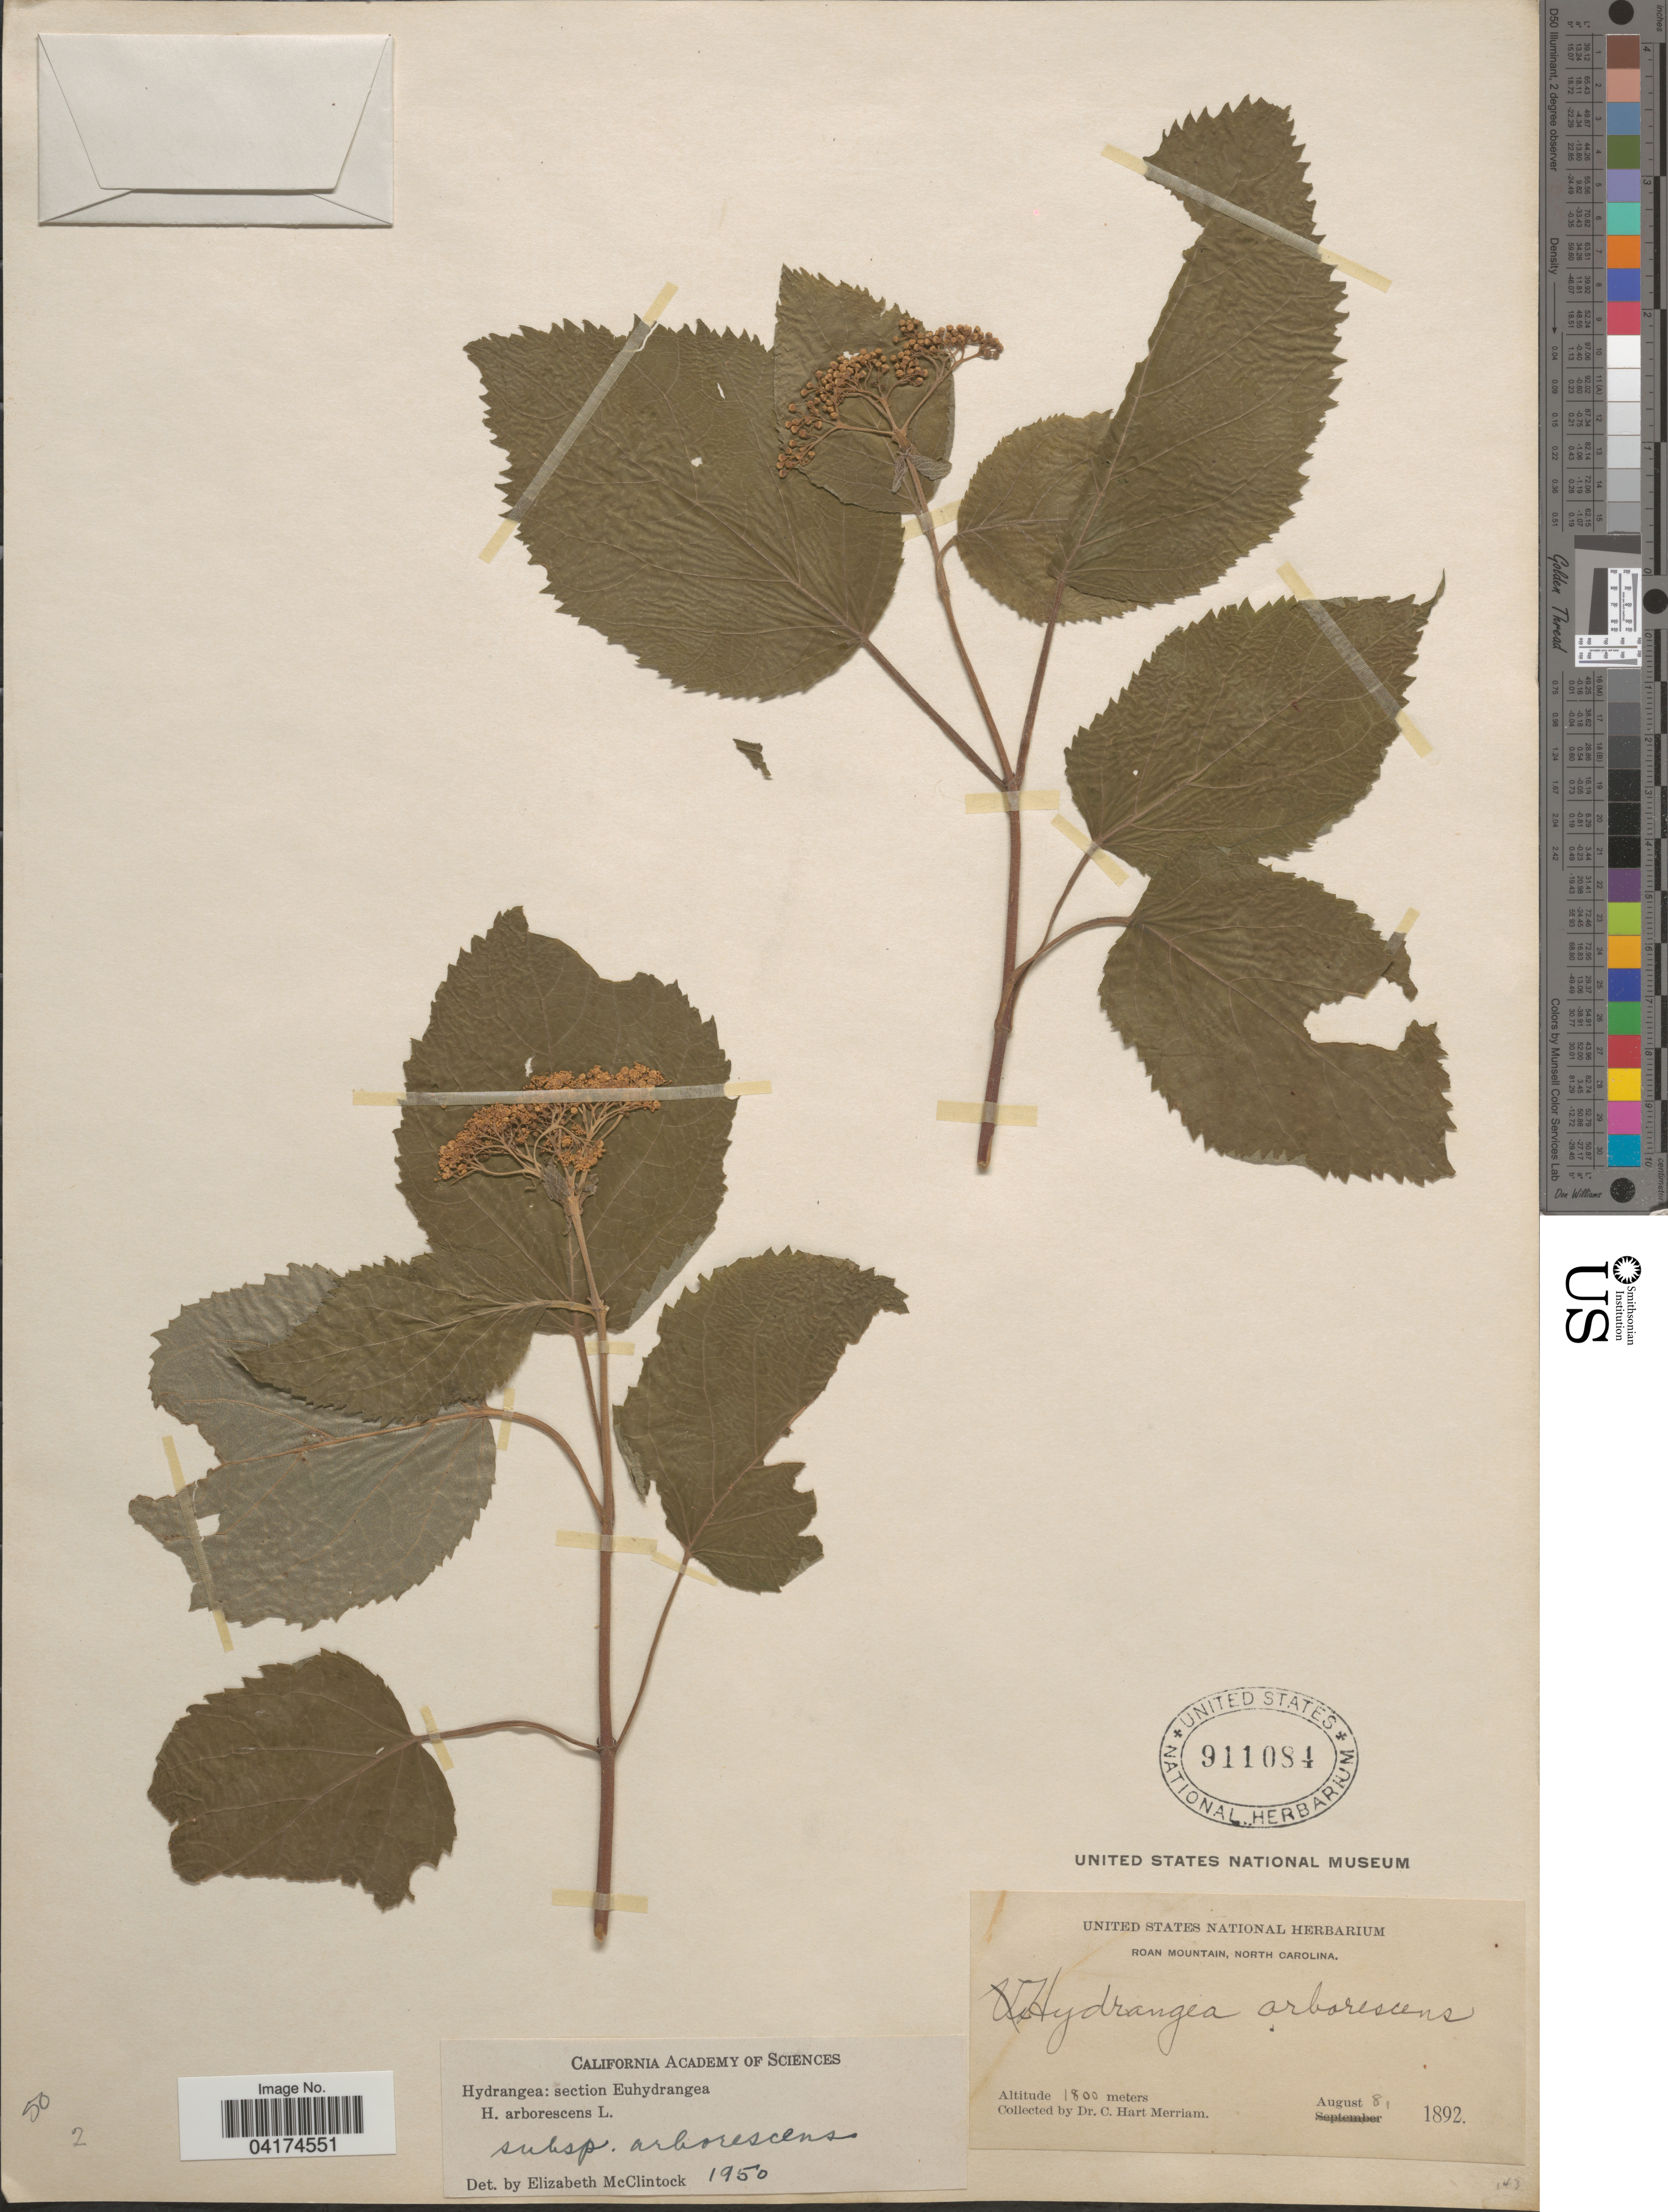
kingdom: Plantae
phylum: Tracheophyta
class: Magnoliopsida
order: Cornales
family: Hydrangeaceae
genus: Hydrangea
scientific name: Hydrangea arborescens subsp. arborescens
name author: L.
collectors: C. Merriam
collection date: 1892-08-08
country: United States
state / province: North Carolina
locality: Roan Mountain.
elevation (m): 1800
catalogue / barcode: US 911084